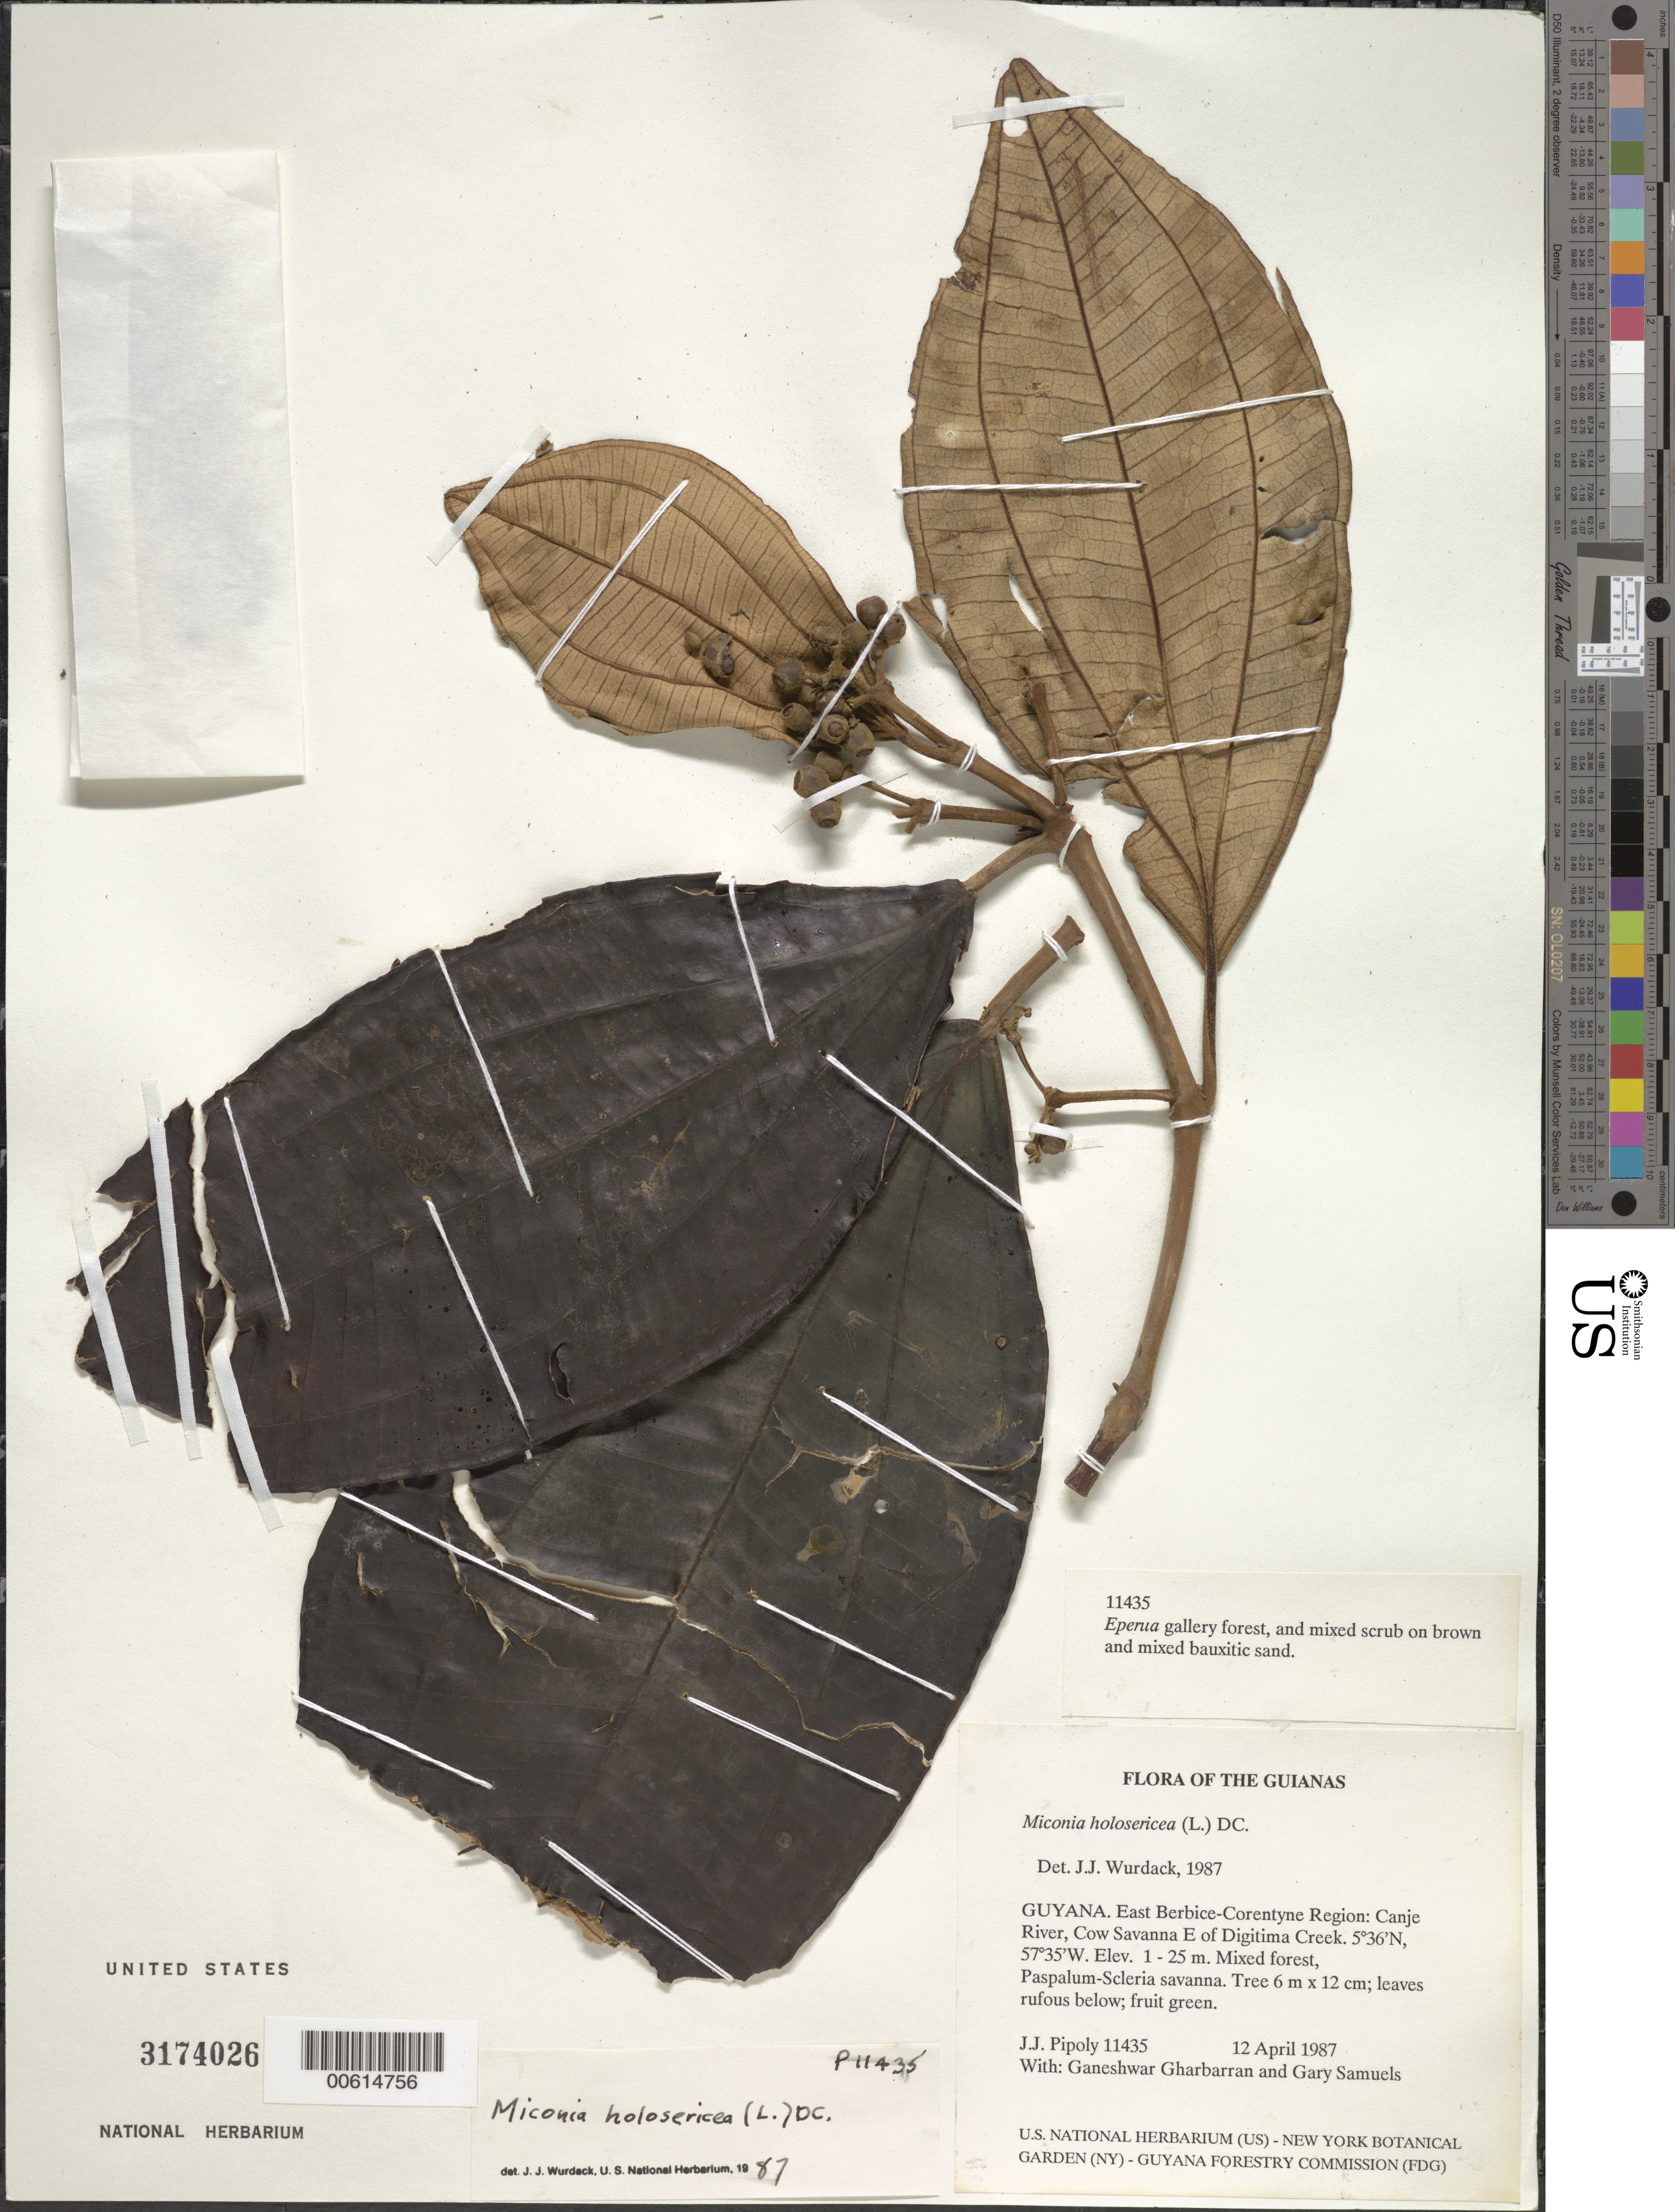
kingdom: Plantae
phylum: Tracheophyta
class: Magnoliopsida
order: Myrtales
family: Melastomataceae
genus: Miconia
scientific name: Miconia holosericea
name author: (L.) DC.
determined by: Wurdack, John J., (US), US (UNITED STATES)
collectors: J. J. Pipoly, G. Gharbarran & G. Samuels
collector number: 11435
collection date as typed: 12 April 1987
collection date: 1987-04-12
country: Guyana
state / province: E. Berbice-Corentyne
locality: Canje River, Cow Savanna E of Digitima Creek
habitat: Mixed forest, Paspalum-Scleria savanna, Eperua gallery forest and mixed scrub on brown and mixed bauxitic sand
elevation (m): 1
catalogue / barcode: US 3174026